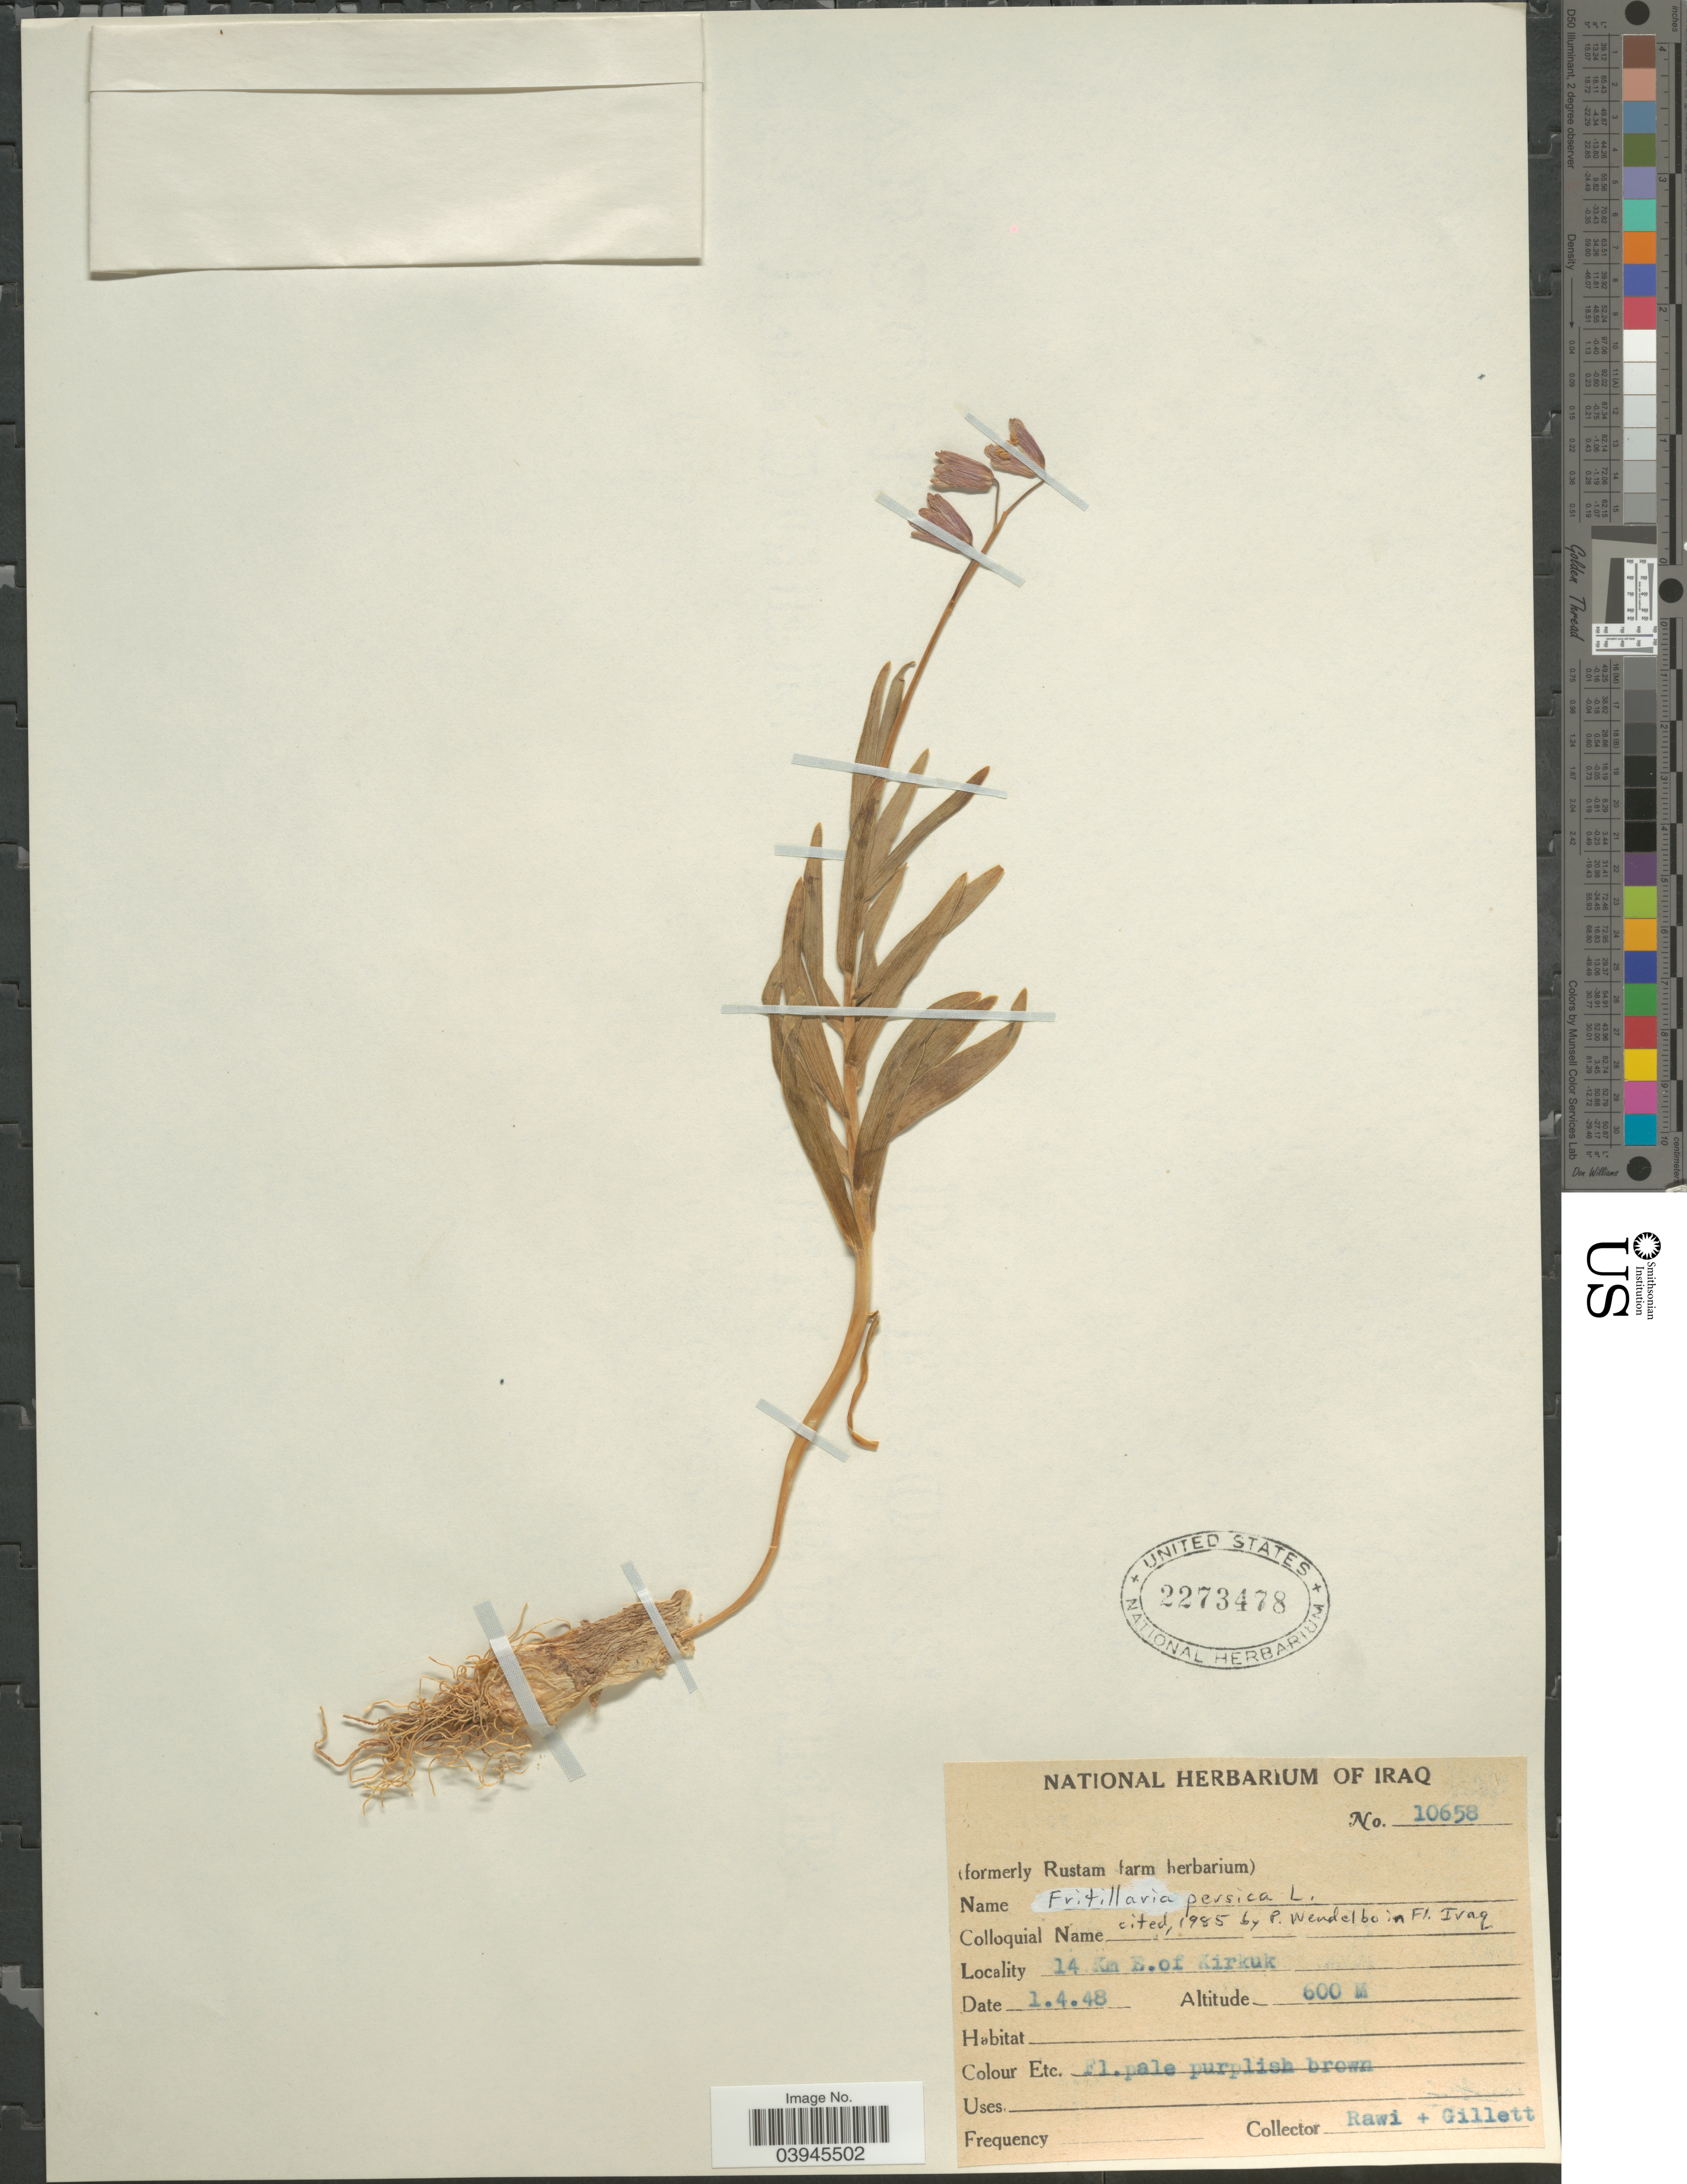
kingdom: Plantae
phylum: Tracheophyta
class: Liliopsida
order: Liliales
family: Liliaceae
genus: Fritillaria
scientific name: Fritillaria persica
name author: L.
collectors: -. Rawi & Gillett, --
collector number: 10658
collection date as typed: Transcribed d/m/y: 1/4/48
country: Iraq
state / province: Kirkūk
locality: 14 Km E. of Kirkuk.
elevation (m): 600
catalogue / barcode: US 2273478